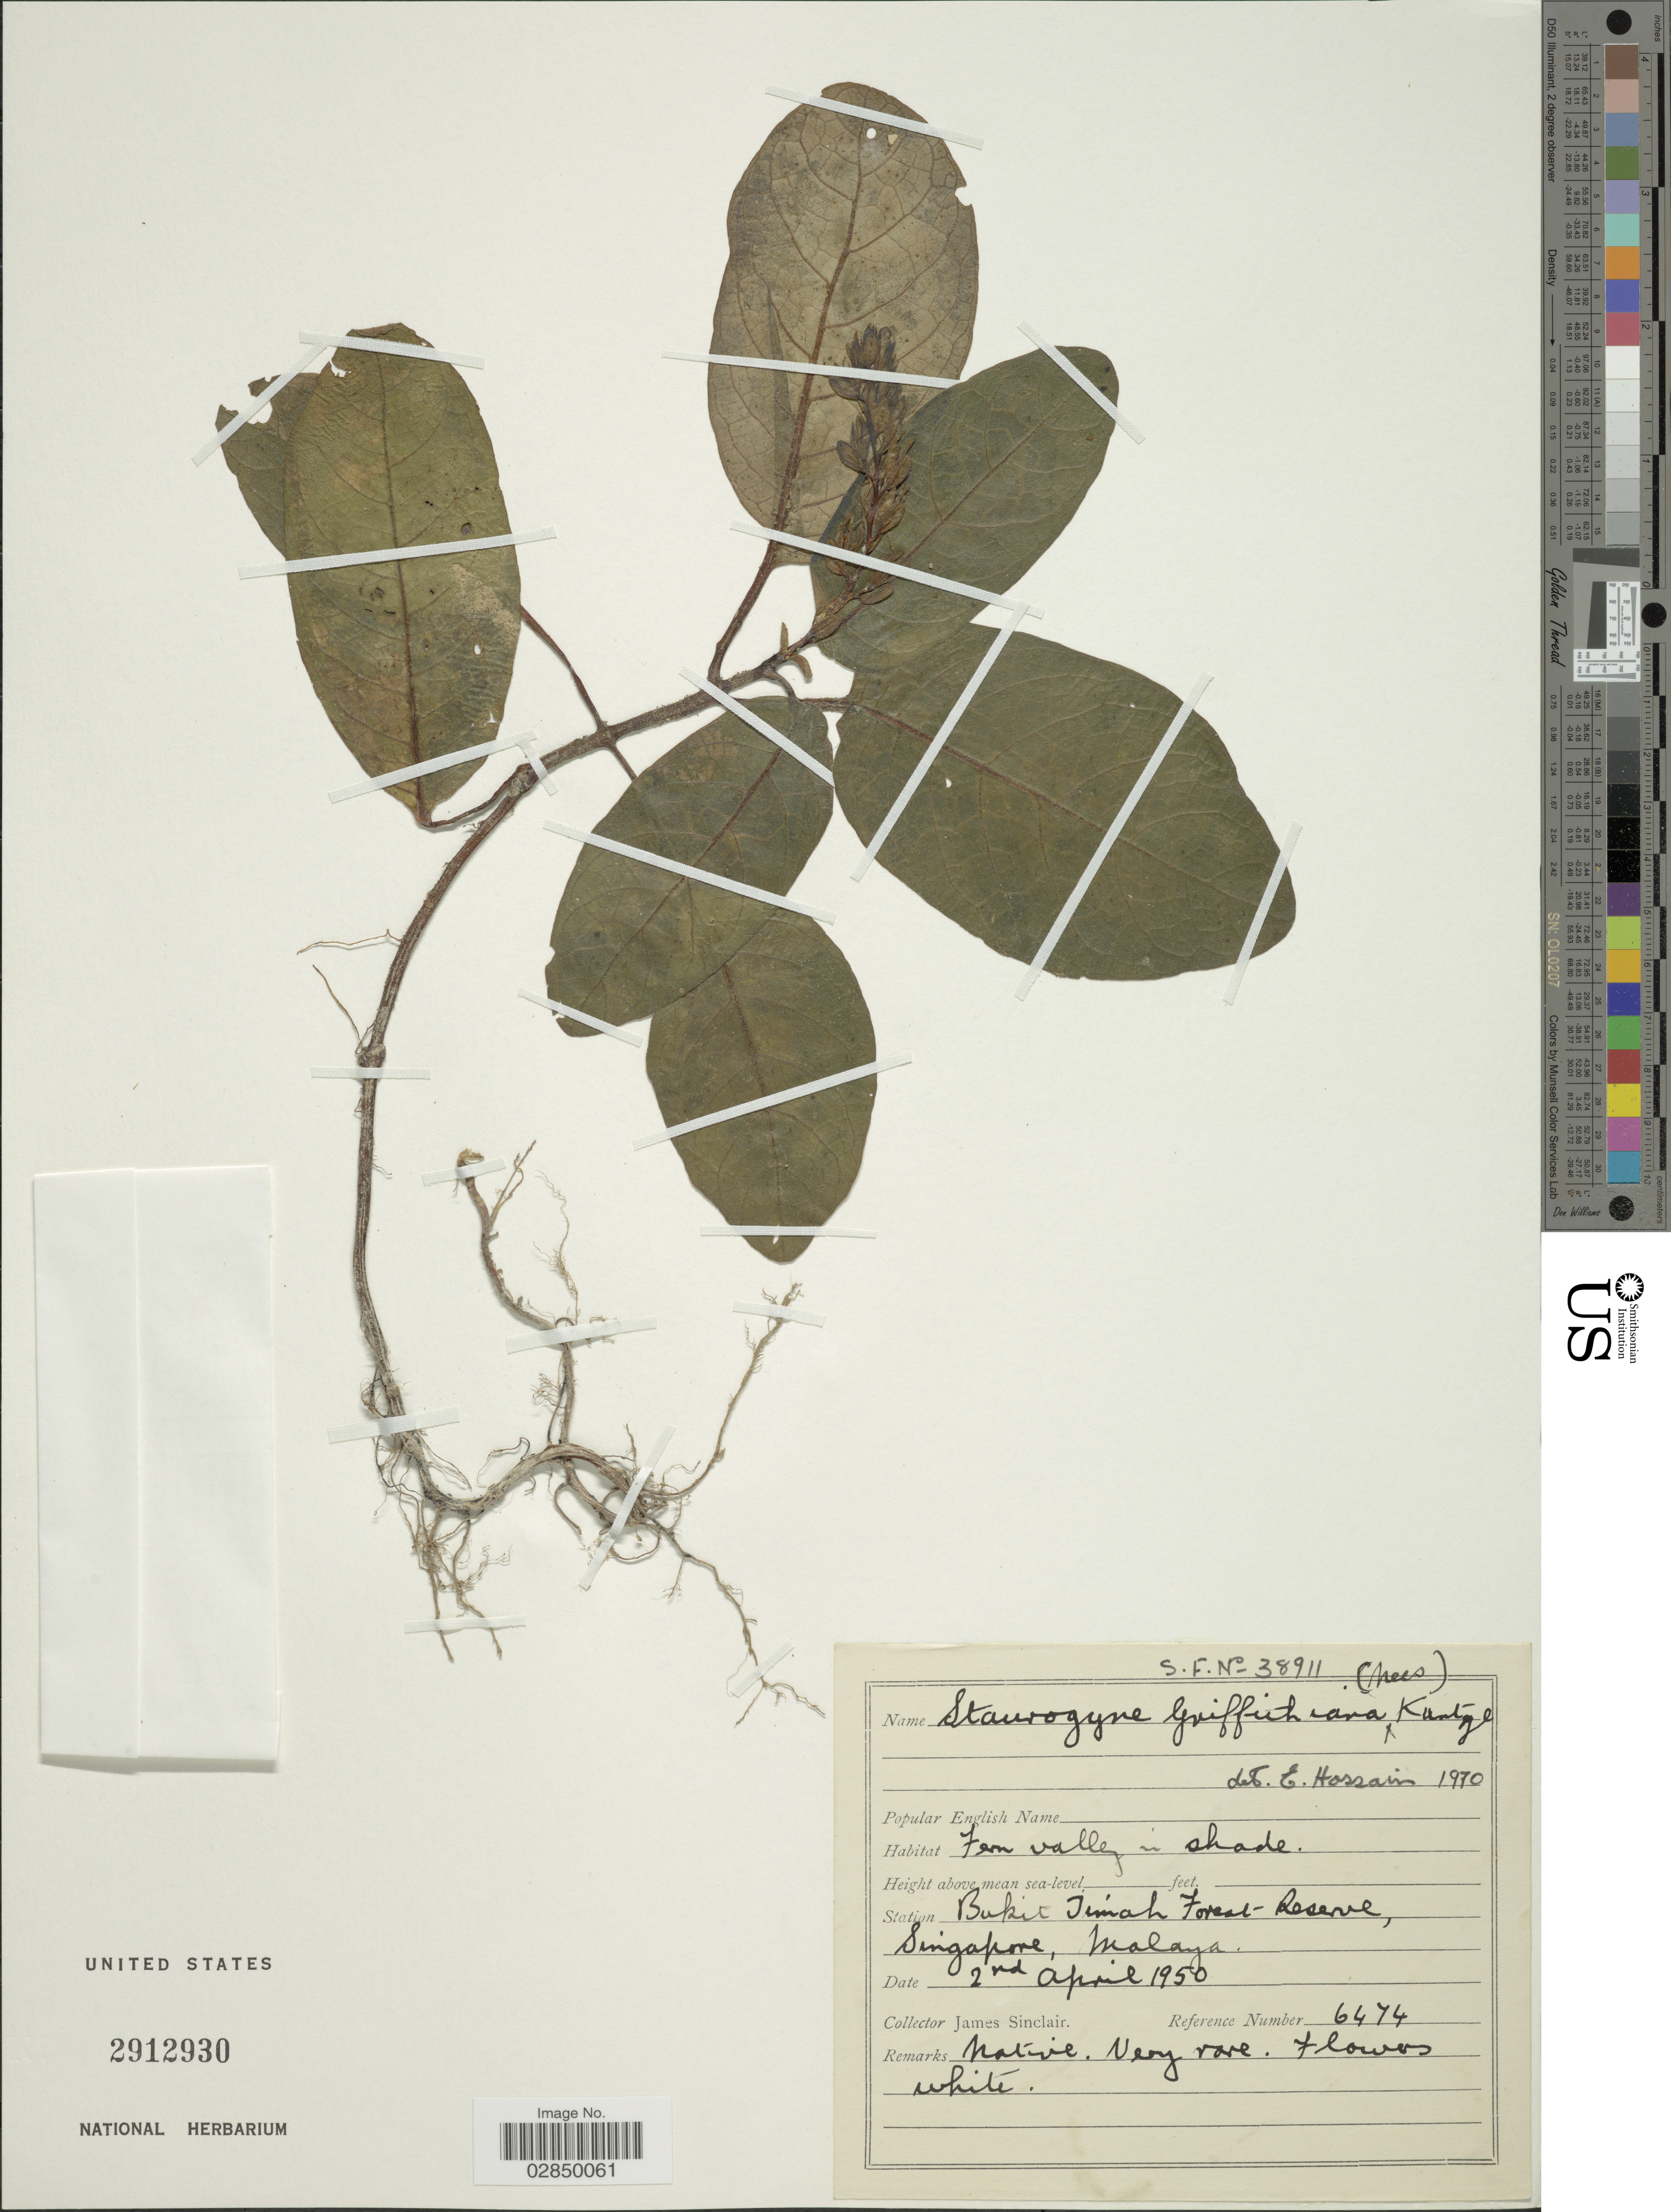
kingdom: Plantae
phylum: Tracheophyta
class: Magnoliopsida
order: Lamiales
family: Acanthaceae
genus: Staurogyne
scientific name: Staurogyne griffithiana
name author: Kuntze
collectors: J. Sinclair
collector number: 6474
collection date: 1950-04-02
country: Singapore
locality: Station Bukit Timah Forest-Reserve, Singapore, Malaya.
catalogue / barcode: US 2912930